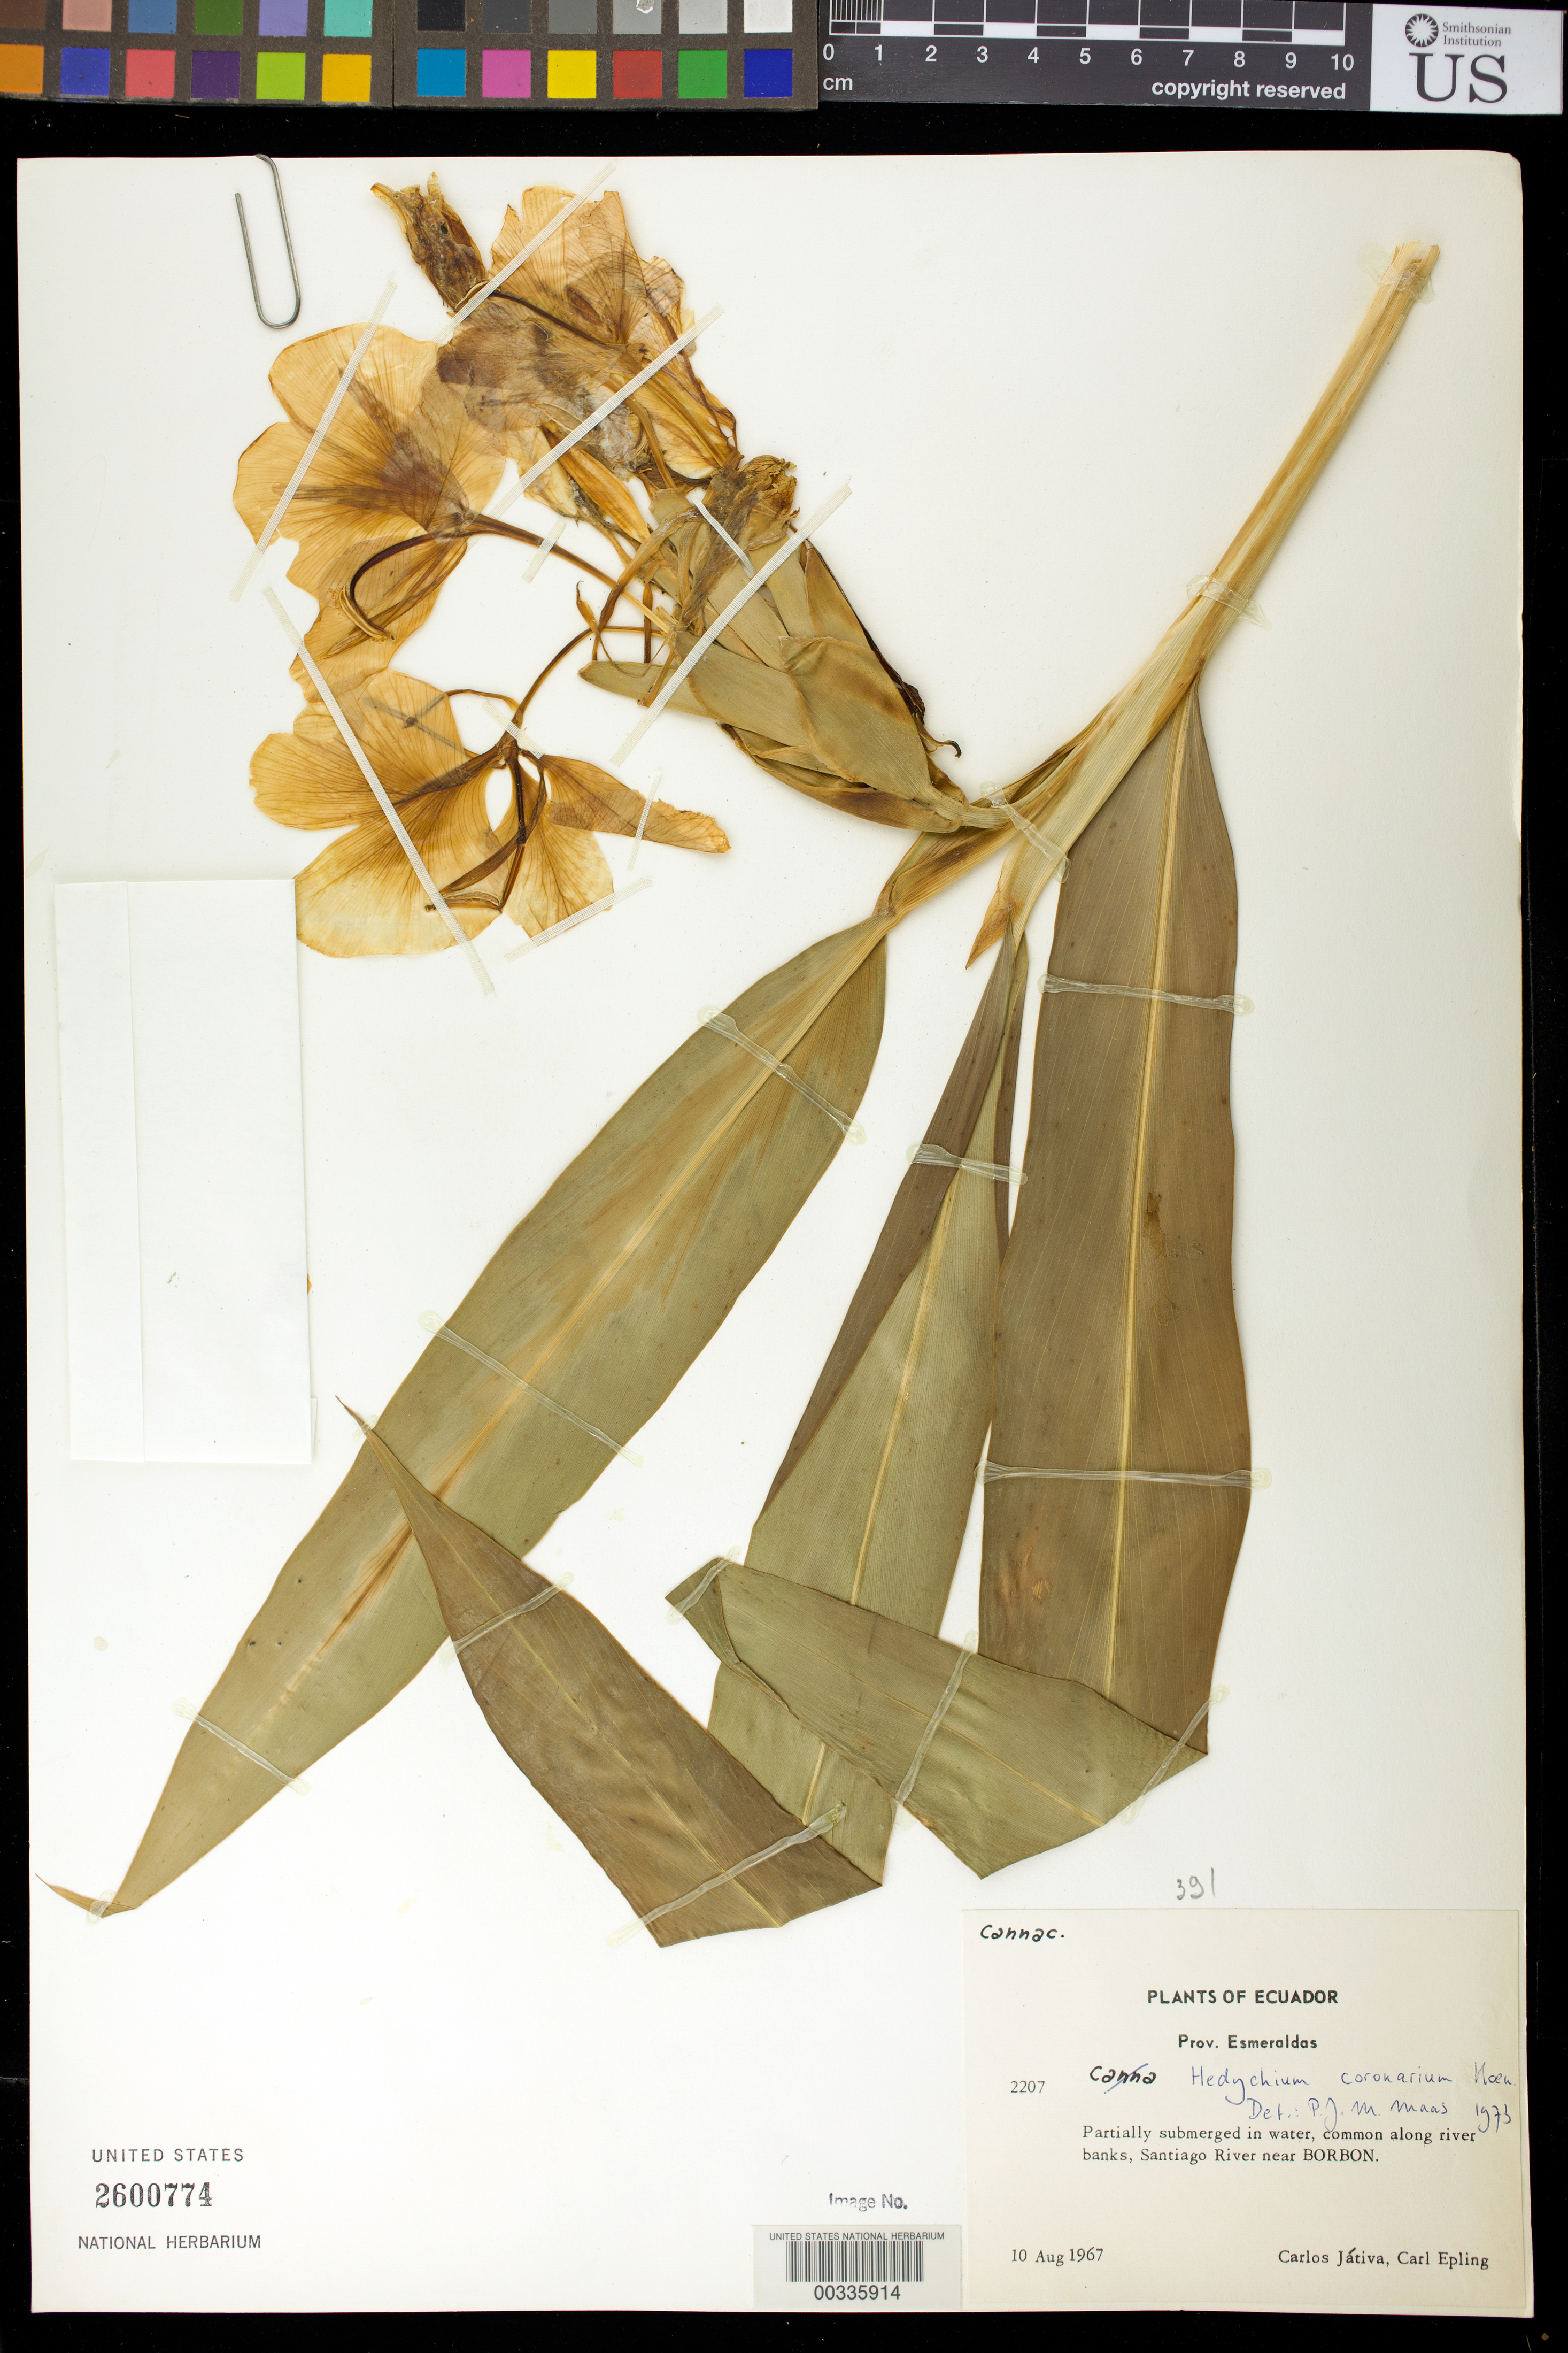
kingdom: Plantae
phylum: Tracheophyta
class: Liliopsida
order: Zingiberales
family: Zingiberaceae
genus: Hedychium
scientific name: Hedychium coronarium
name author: J. Koenig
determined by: Maas, Paul J. M.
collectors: C. D. Játiva & C. C. Epling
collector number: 2207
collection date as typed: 10 Aug 1967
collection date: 1967-08-10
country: Ecuador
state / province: Esmeraldas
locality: Santiago River near Borbon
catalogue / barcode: US 2600774